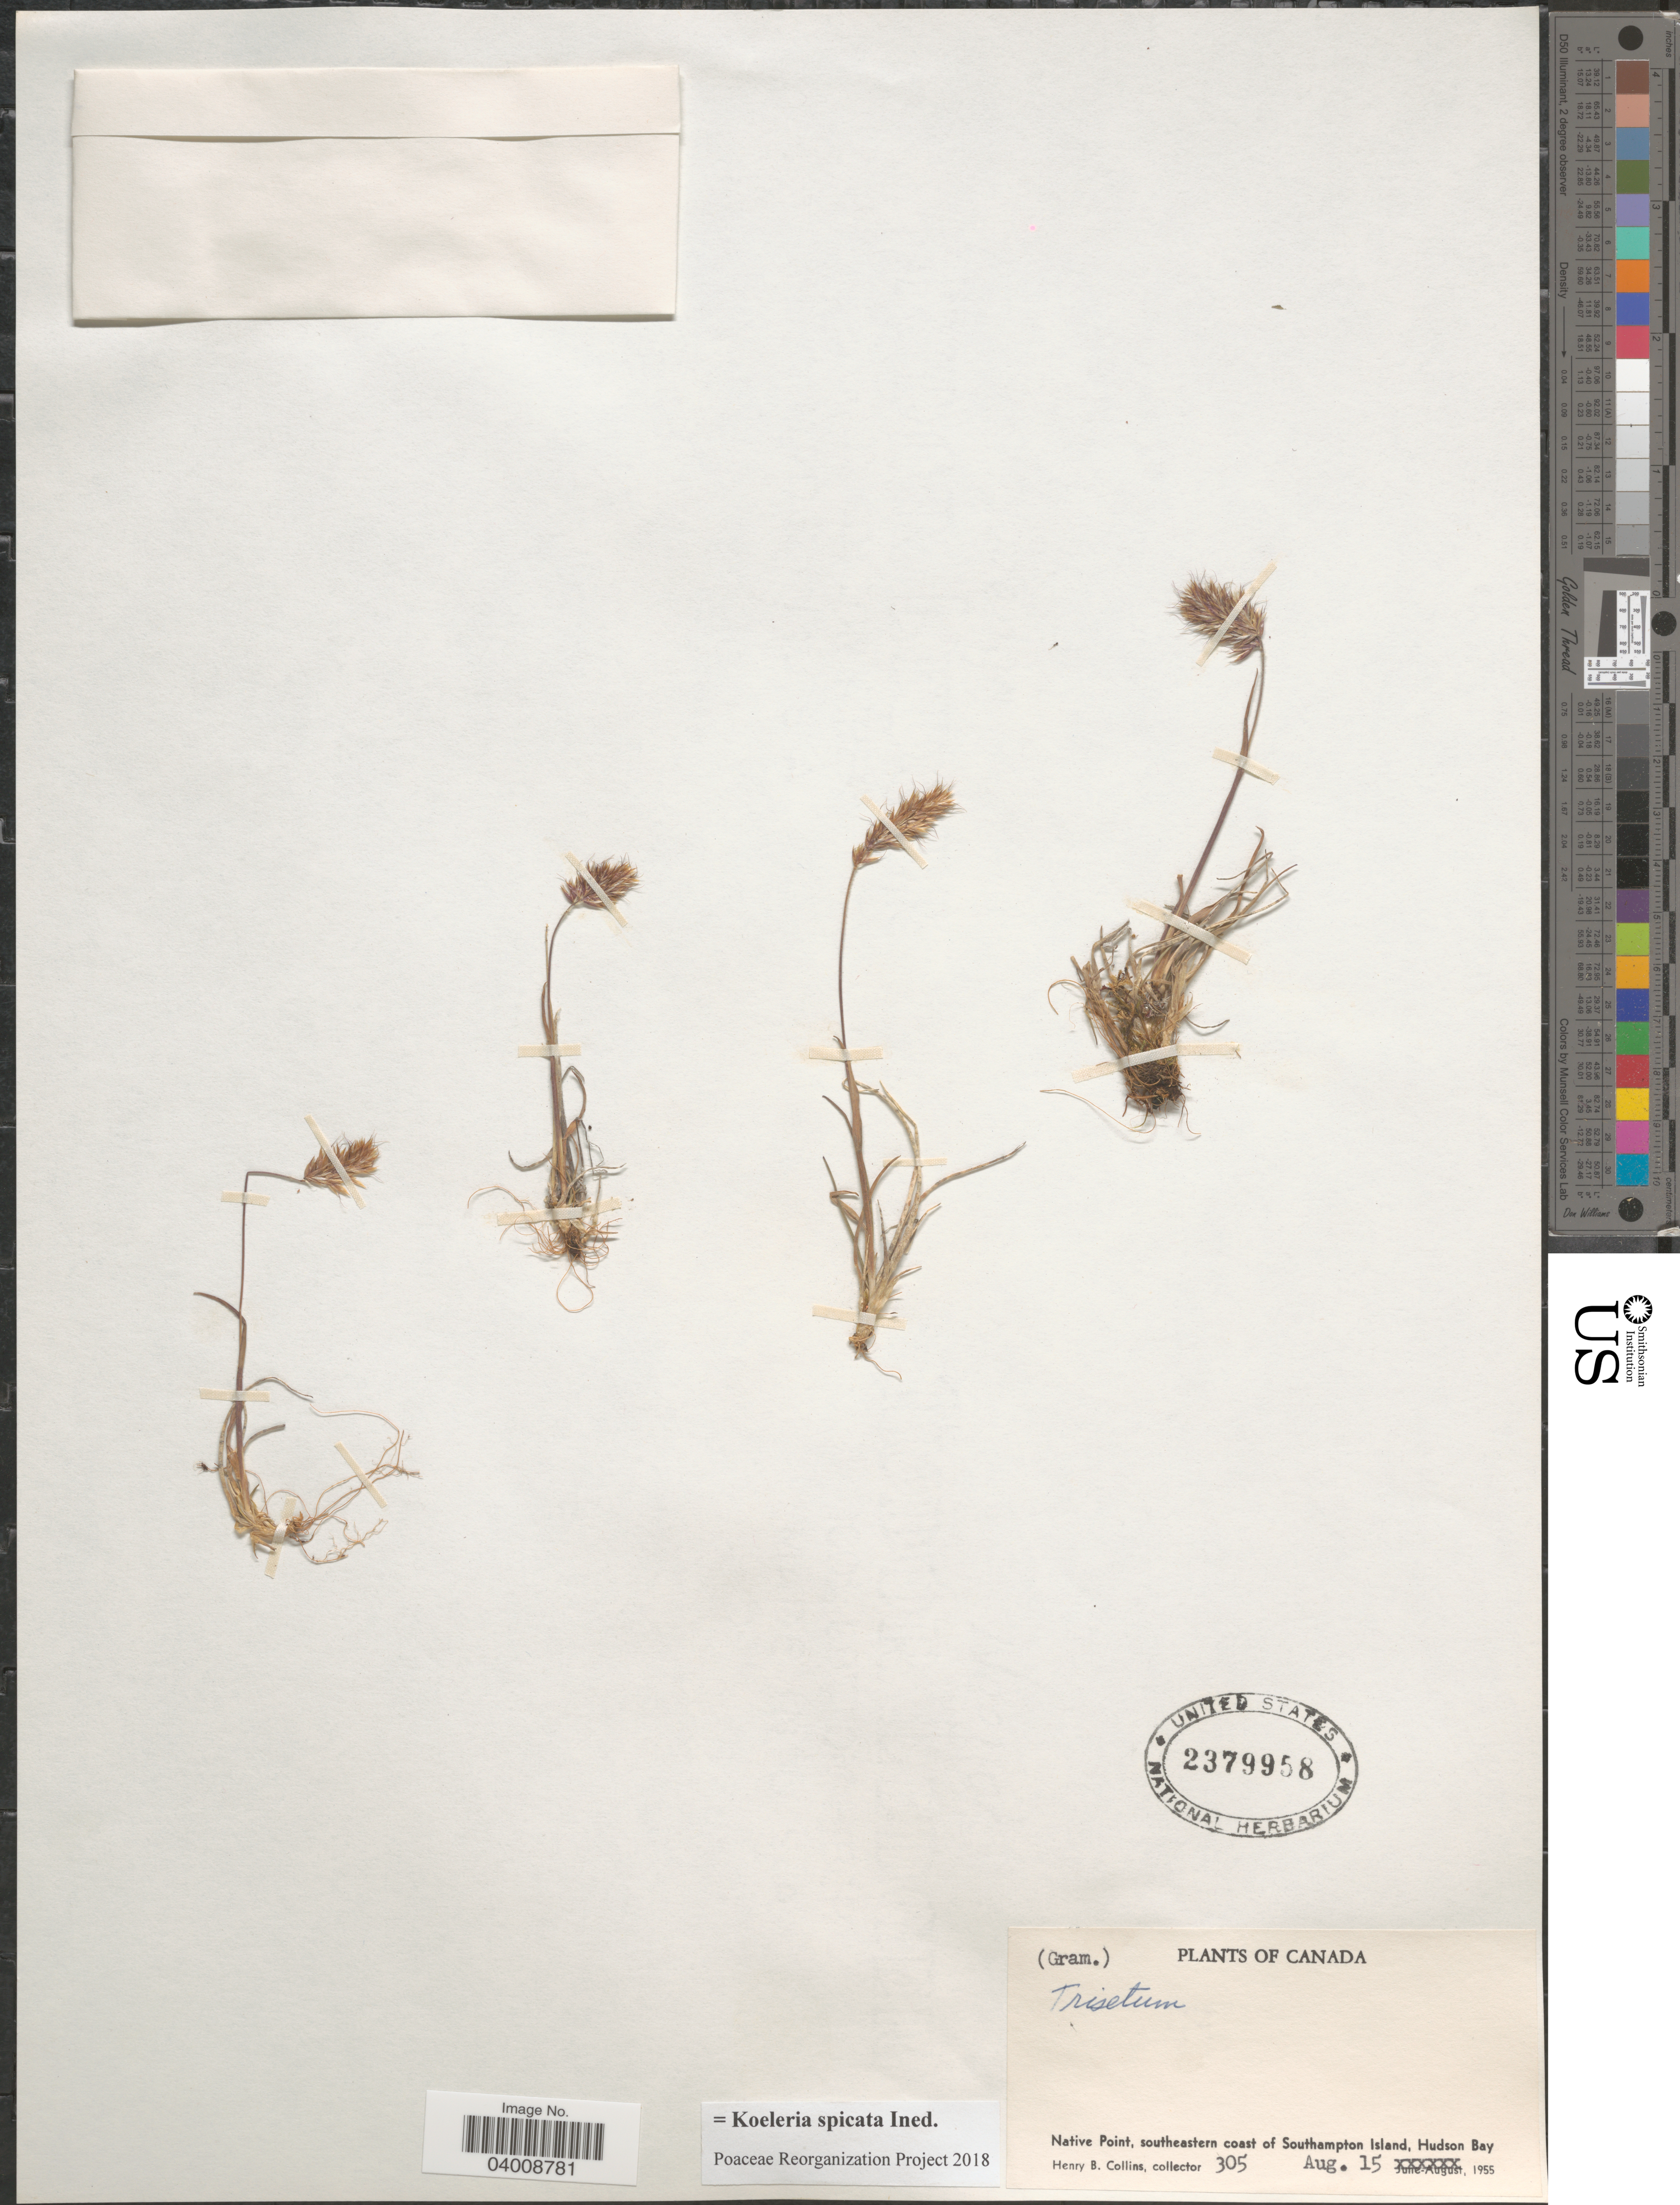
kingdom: Plantae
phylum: Tracheophyta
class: Liliopsida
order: Poales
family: Poaceae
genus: Koeleria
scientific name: Koeleria spicata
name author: (L.) Barberá et al.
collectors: H. Collins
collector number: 305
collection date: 1955-08-15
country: Canada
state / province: Nunavut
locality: Native Point, southeastern coast of Southampton Island, Hudson Bay.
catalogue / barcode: US 2379958